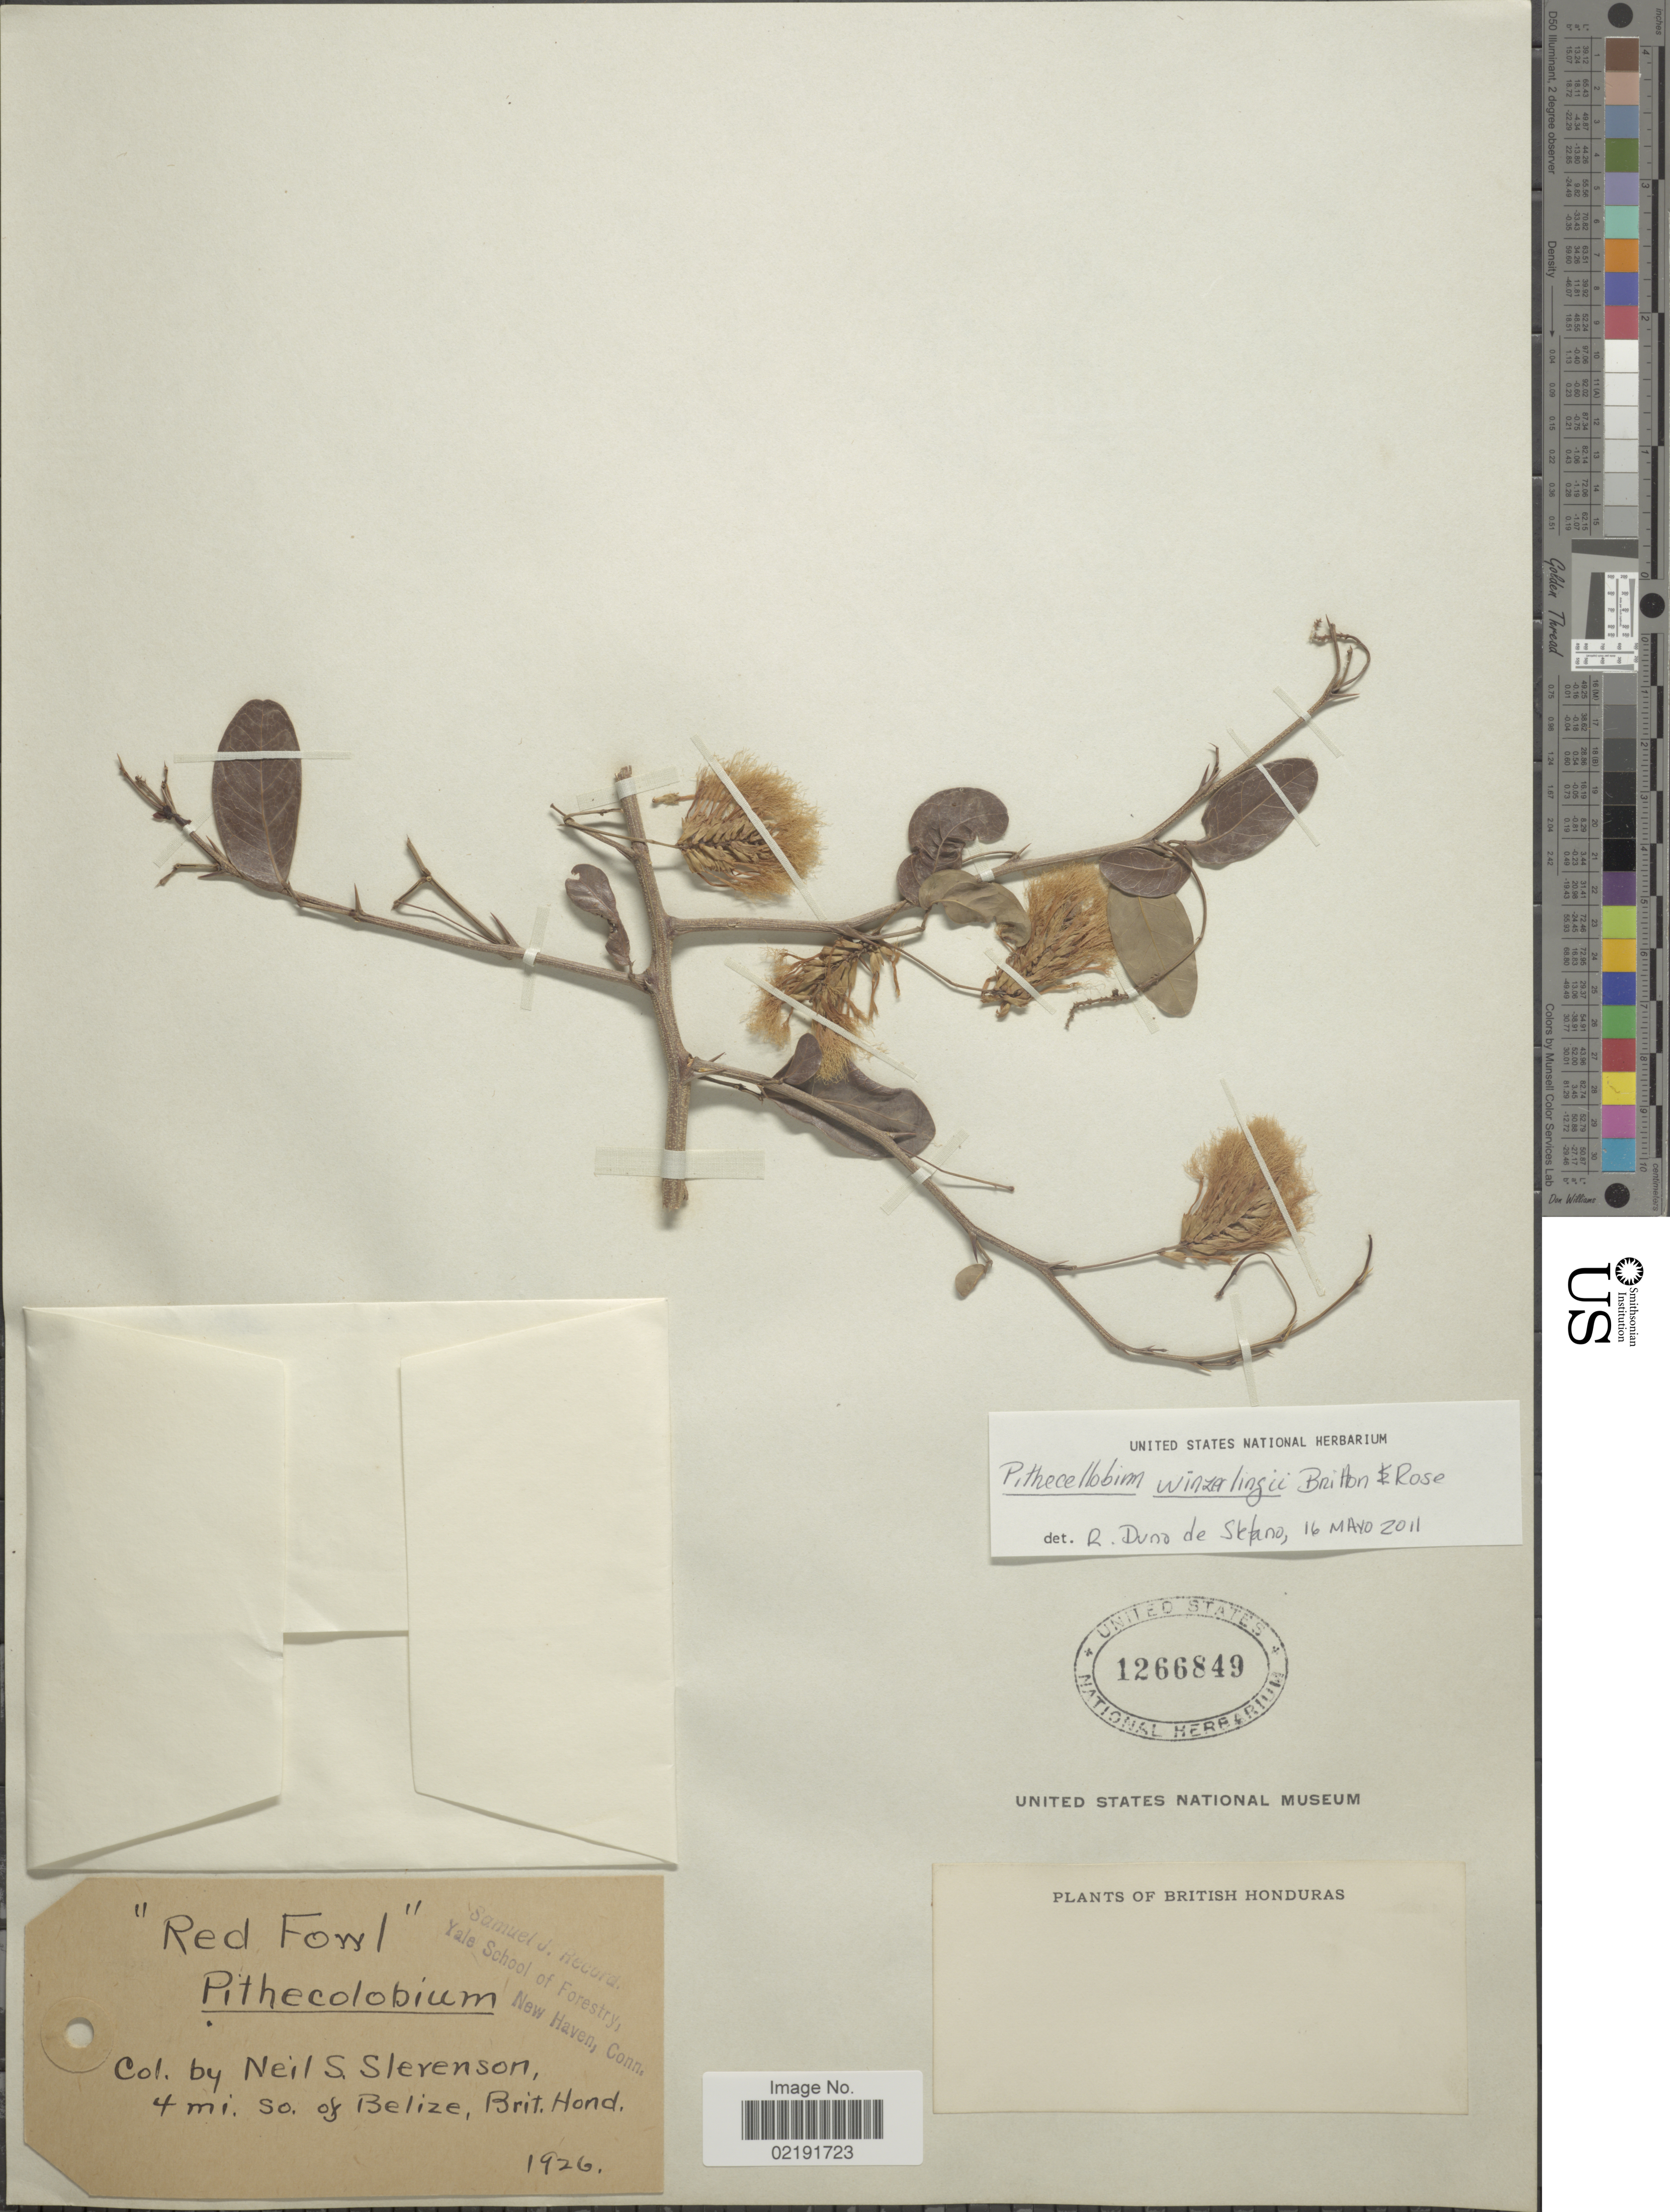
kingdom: Plantae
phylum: Tracheophyta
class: Magnoliopsida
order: Fabales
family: Fabaceae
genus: Pithecellobium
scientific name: Pithecellobium winzerlingii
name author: Britton & Rose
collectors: N. Stevenson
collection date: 1926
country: Belize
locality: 4 mi. so. of Belize, Brit. Hond.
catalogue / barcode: US 1266849